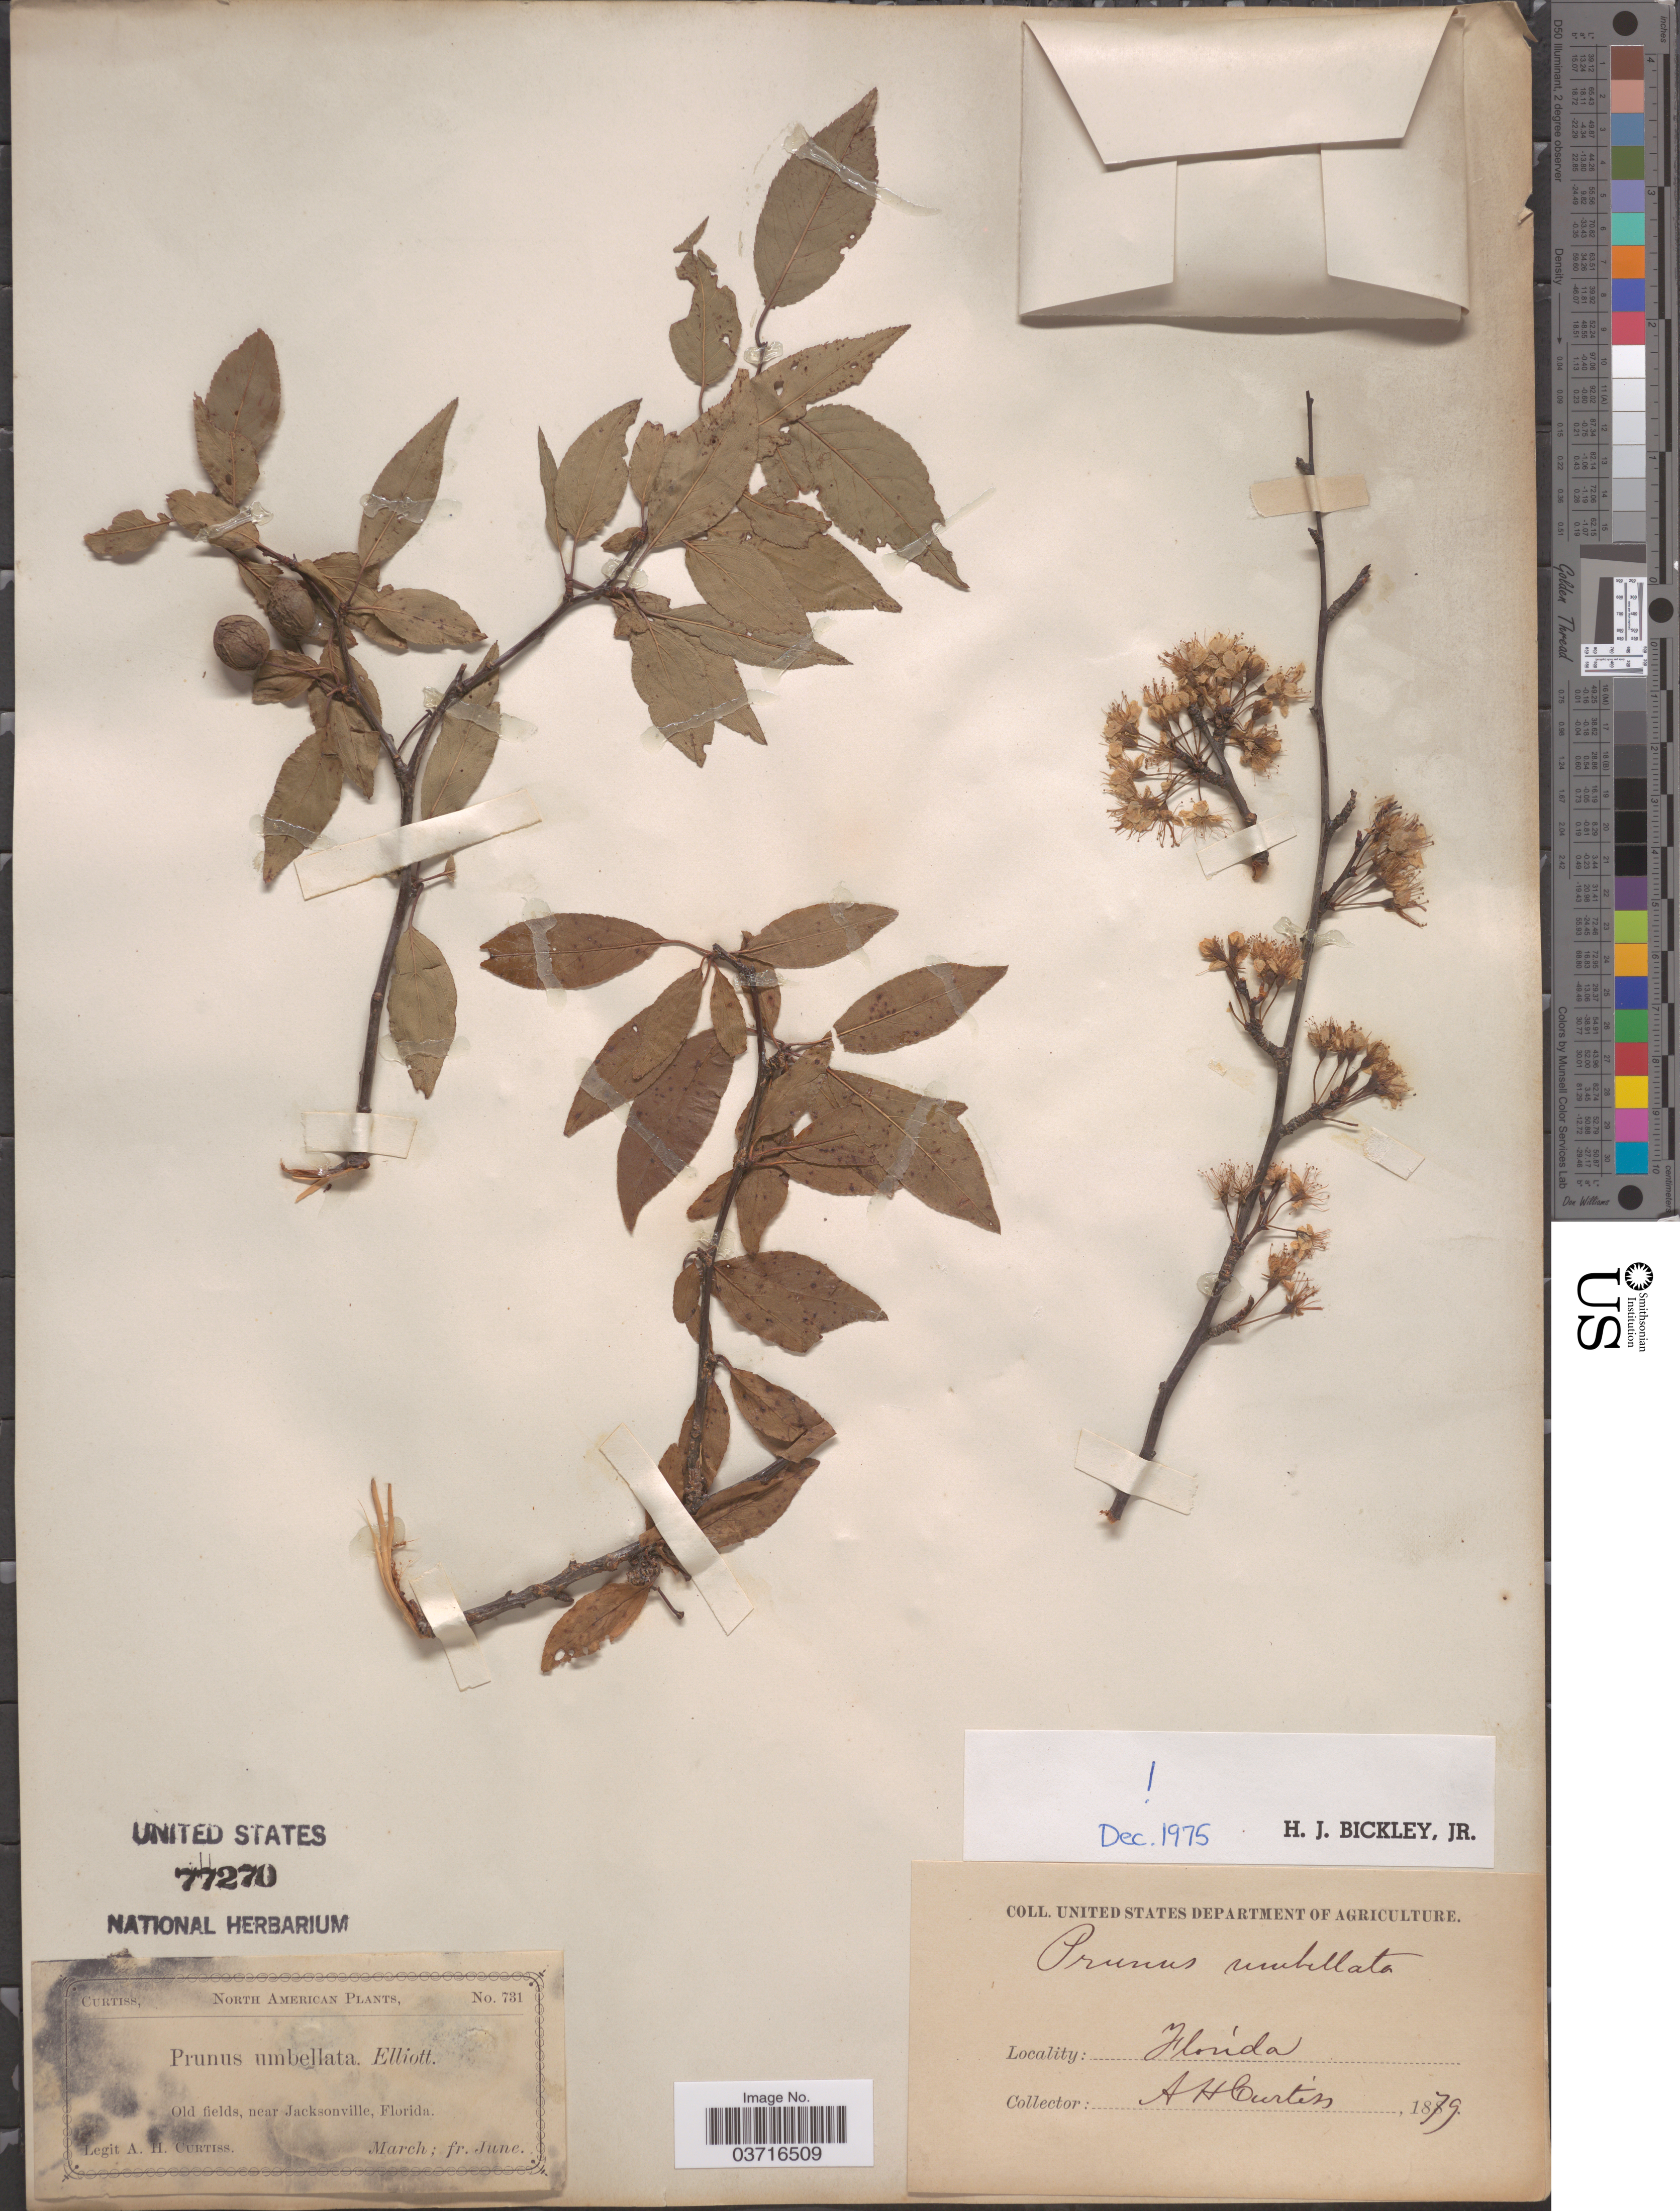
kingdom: Plantae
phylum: Tracheophyta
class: Magnoliopsida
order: Rosales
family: Rosaceae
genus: Prunus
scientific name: Prunus umbellata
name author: Elliott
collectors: A. H. Curtiss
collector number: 731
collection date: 1879-03/1879-06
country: United States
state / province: Florida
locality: Old fields, near Jacksonville.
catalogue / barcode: US 77270